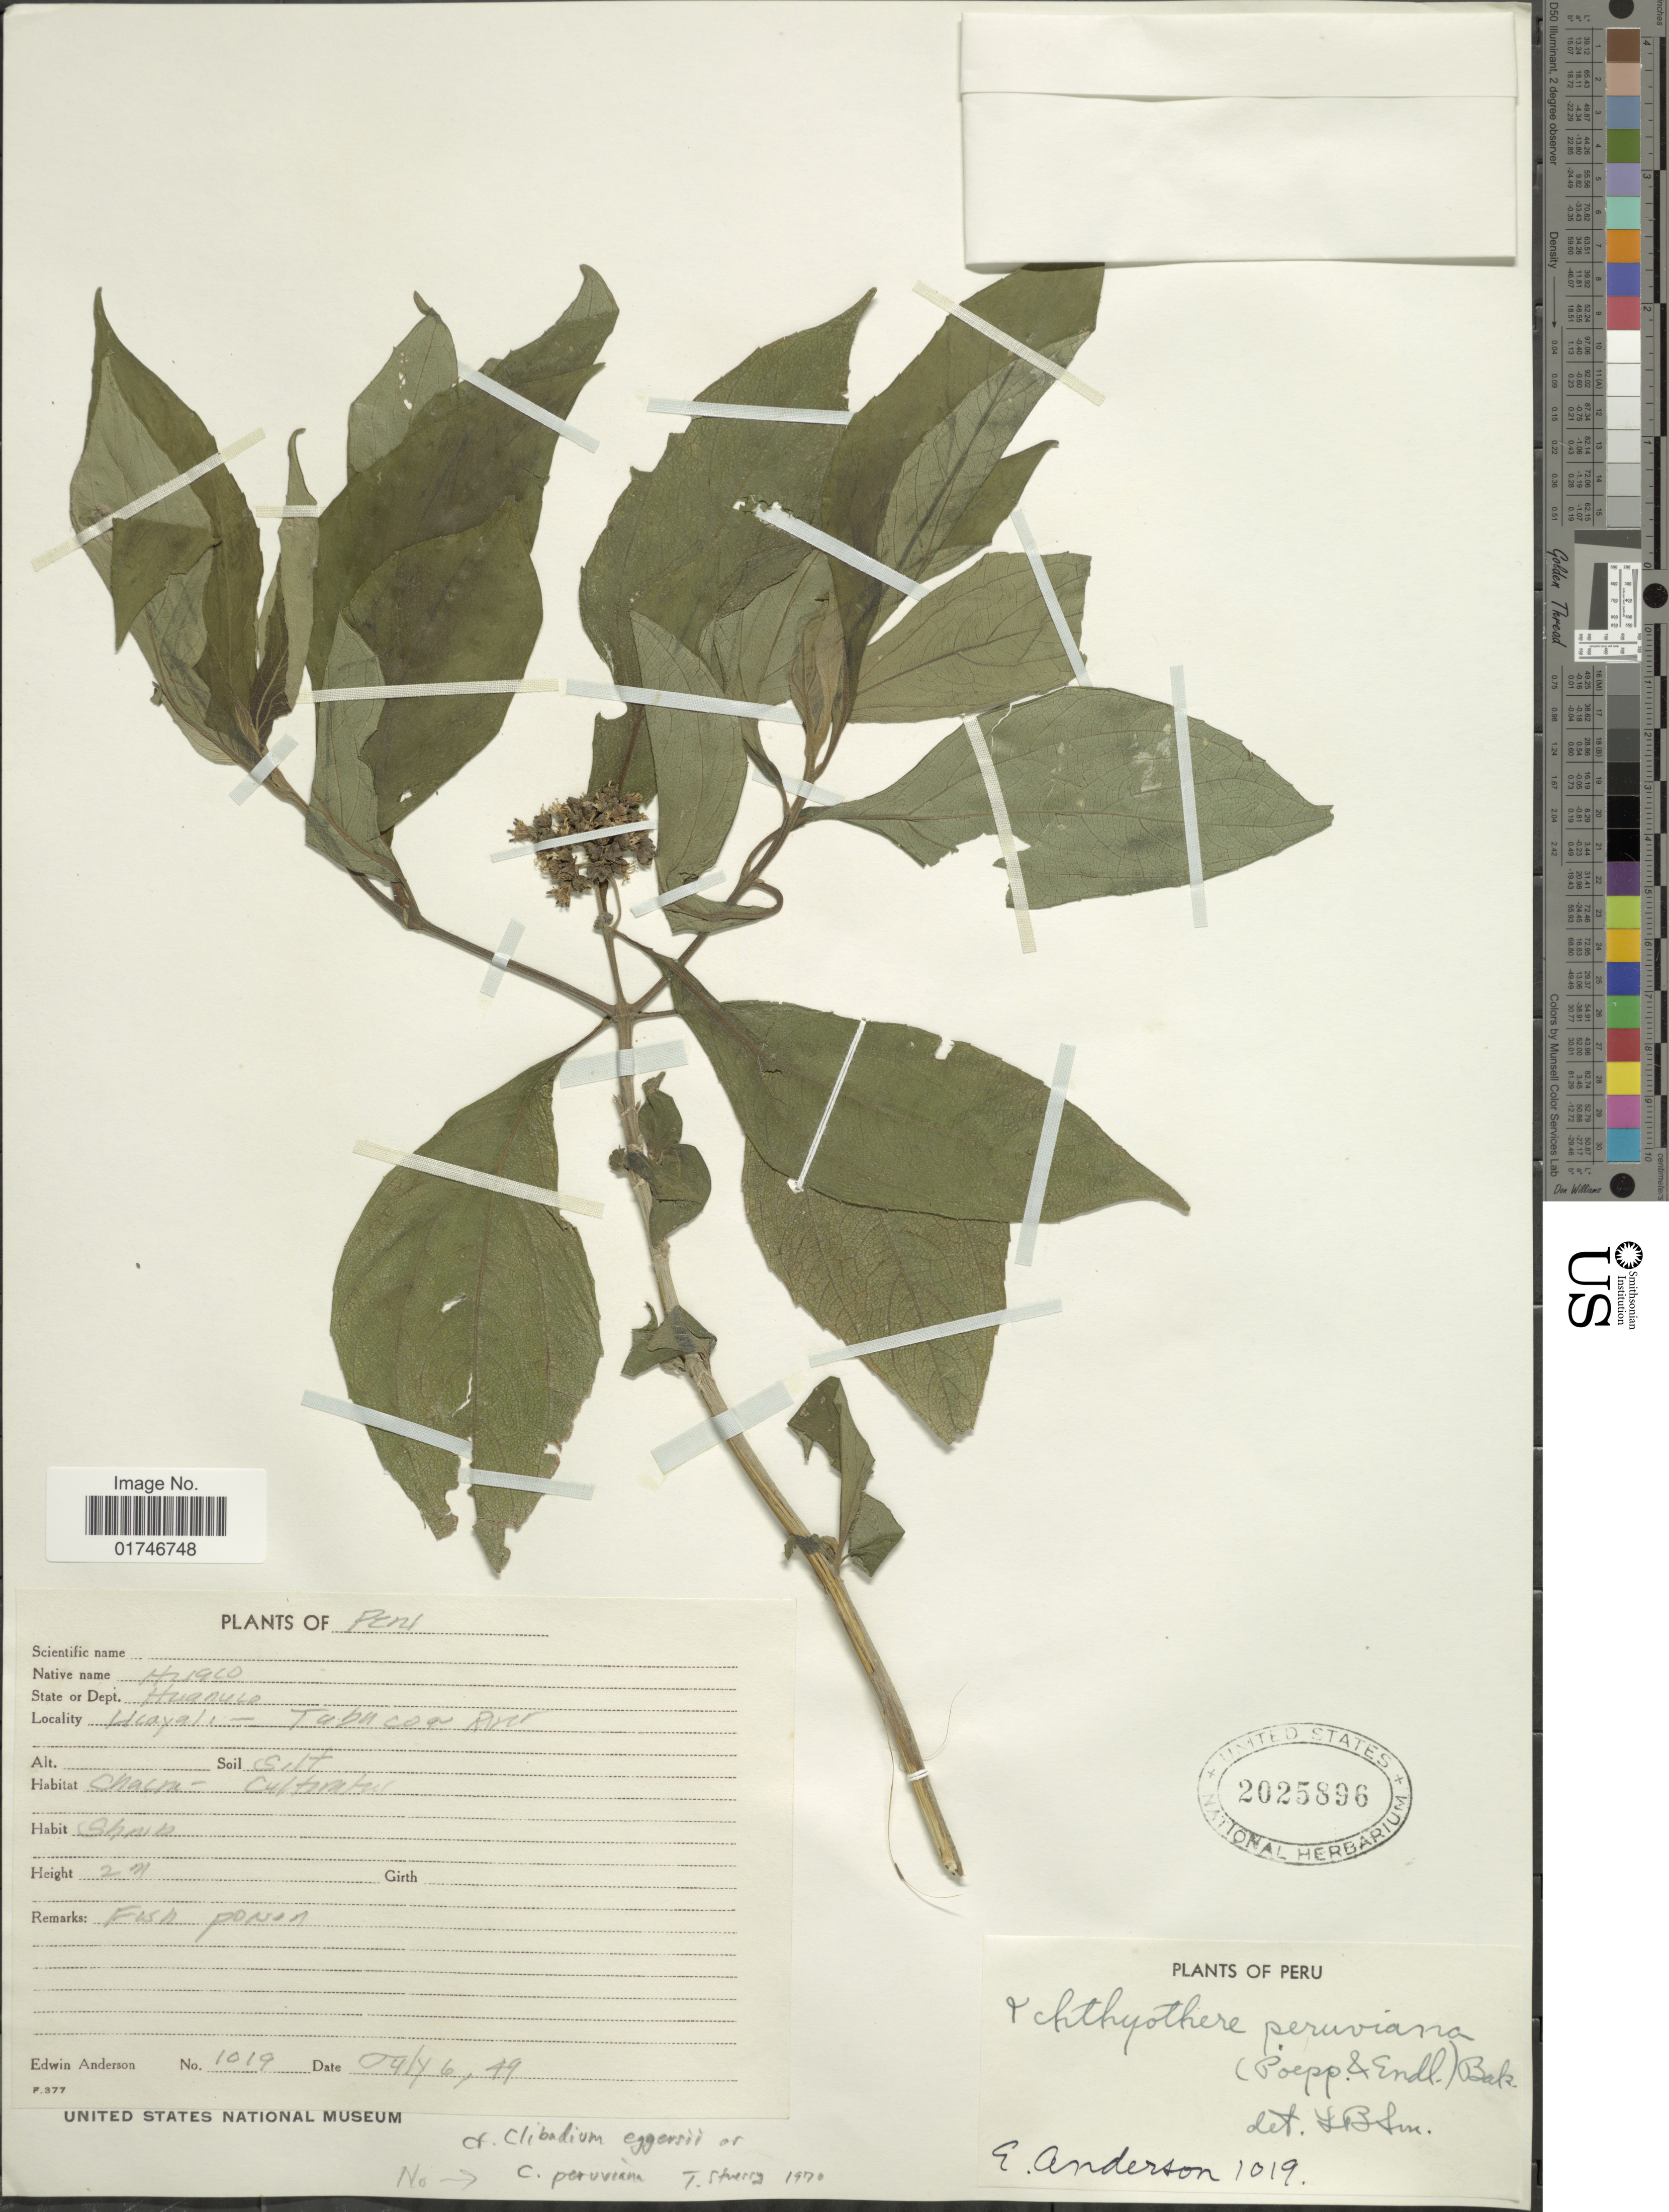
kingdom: Plantae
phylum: Tracheophyta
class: Magnoliopsida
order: Asterales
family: Asteraceae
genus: Clibadium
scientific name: Clibadium strigillosum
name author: S.F. Blake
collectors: E. Anderson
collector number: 1019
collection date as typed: Transcribed d/m/y: 6/7/49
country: Peru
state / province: Huánuco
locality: State or Dept. Huanuco. Ucayali - Tubucoa [interpreted] River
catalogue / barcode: US 2025896